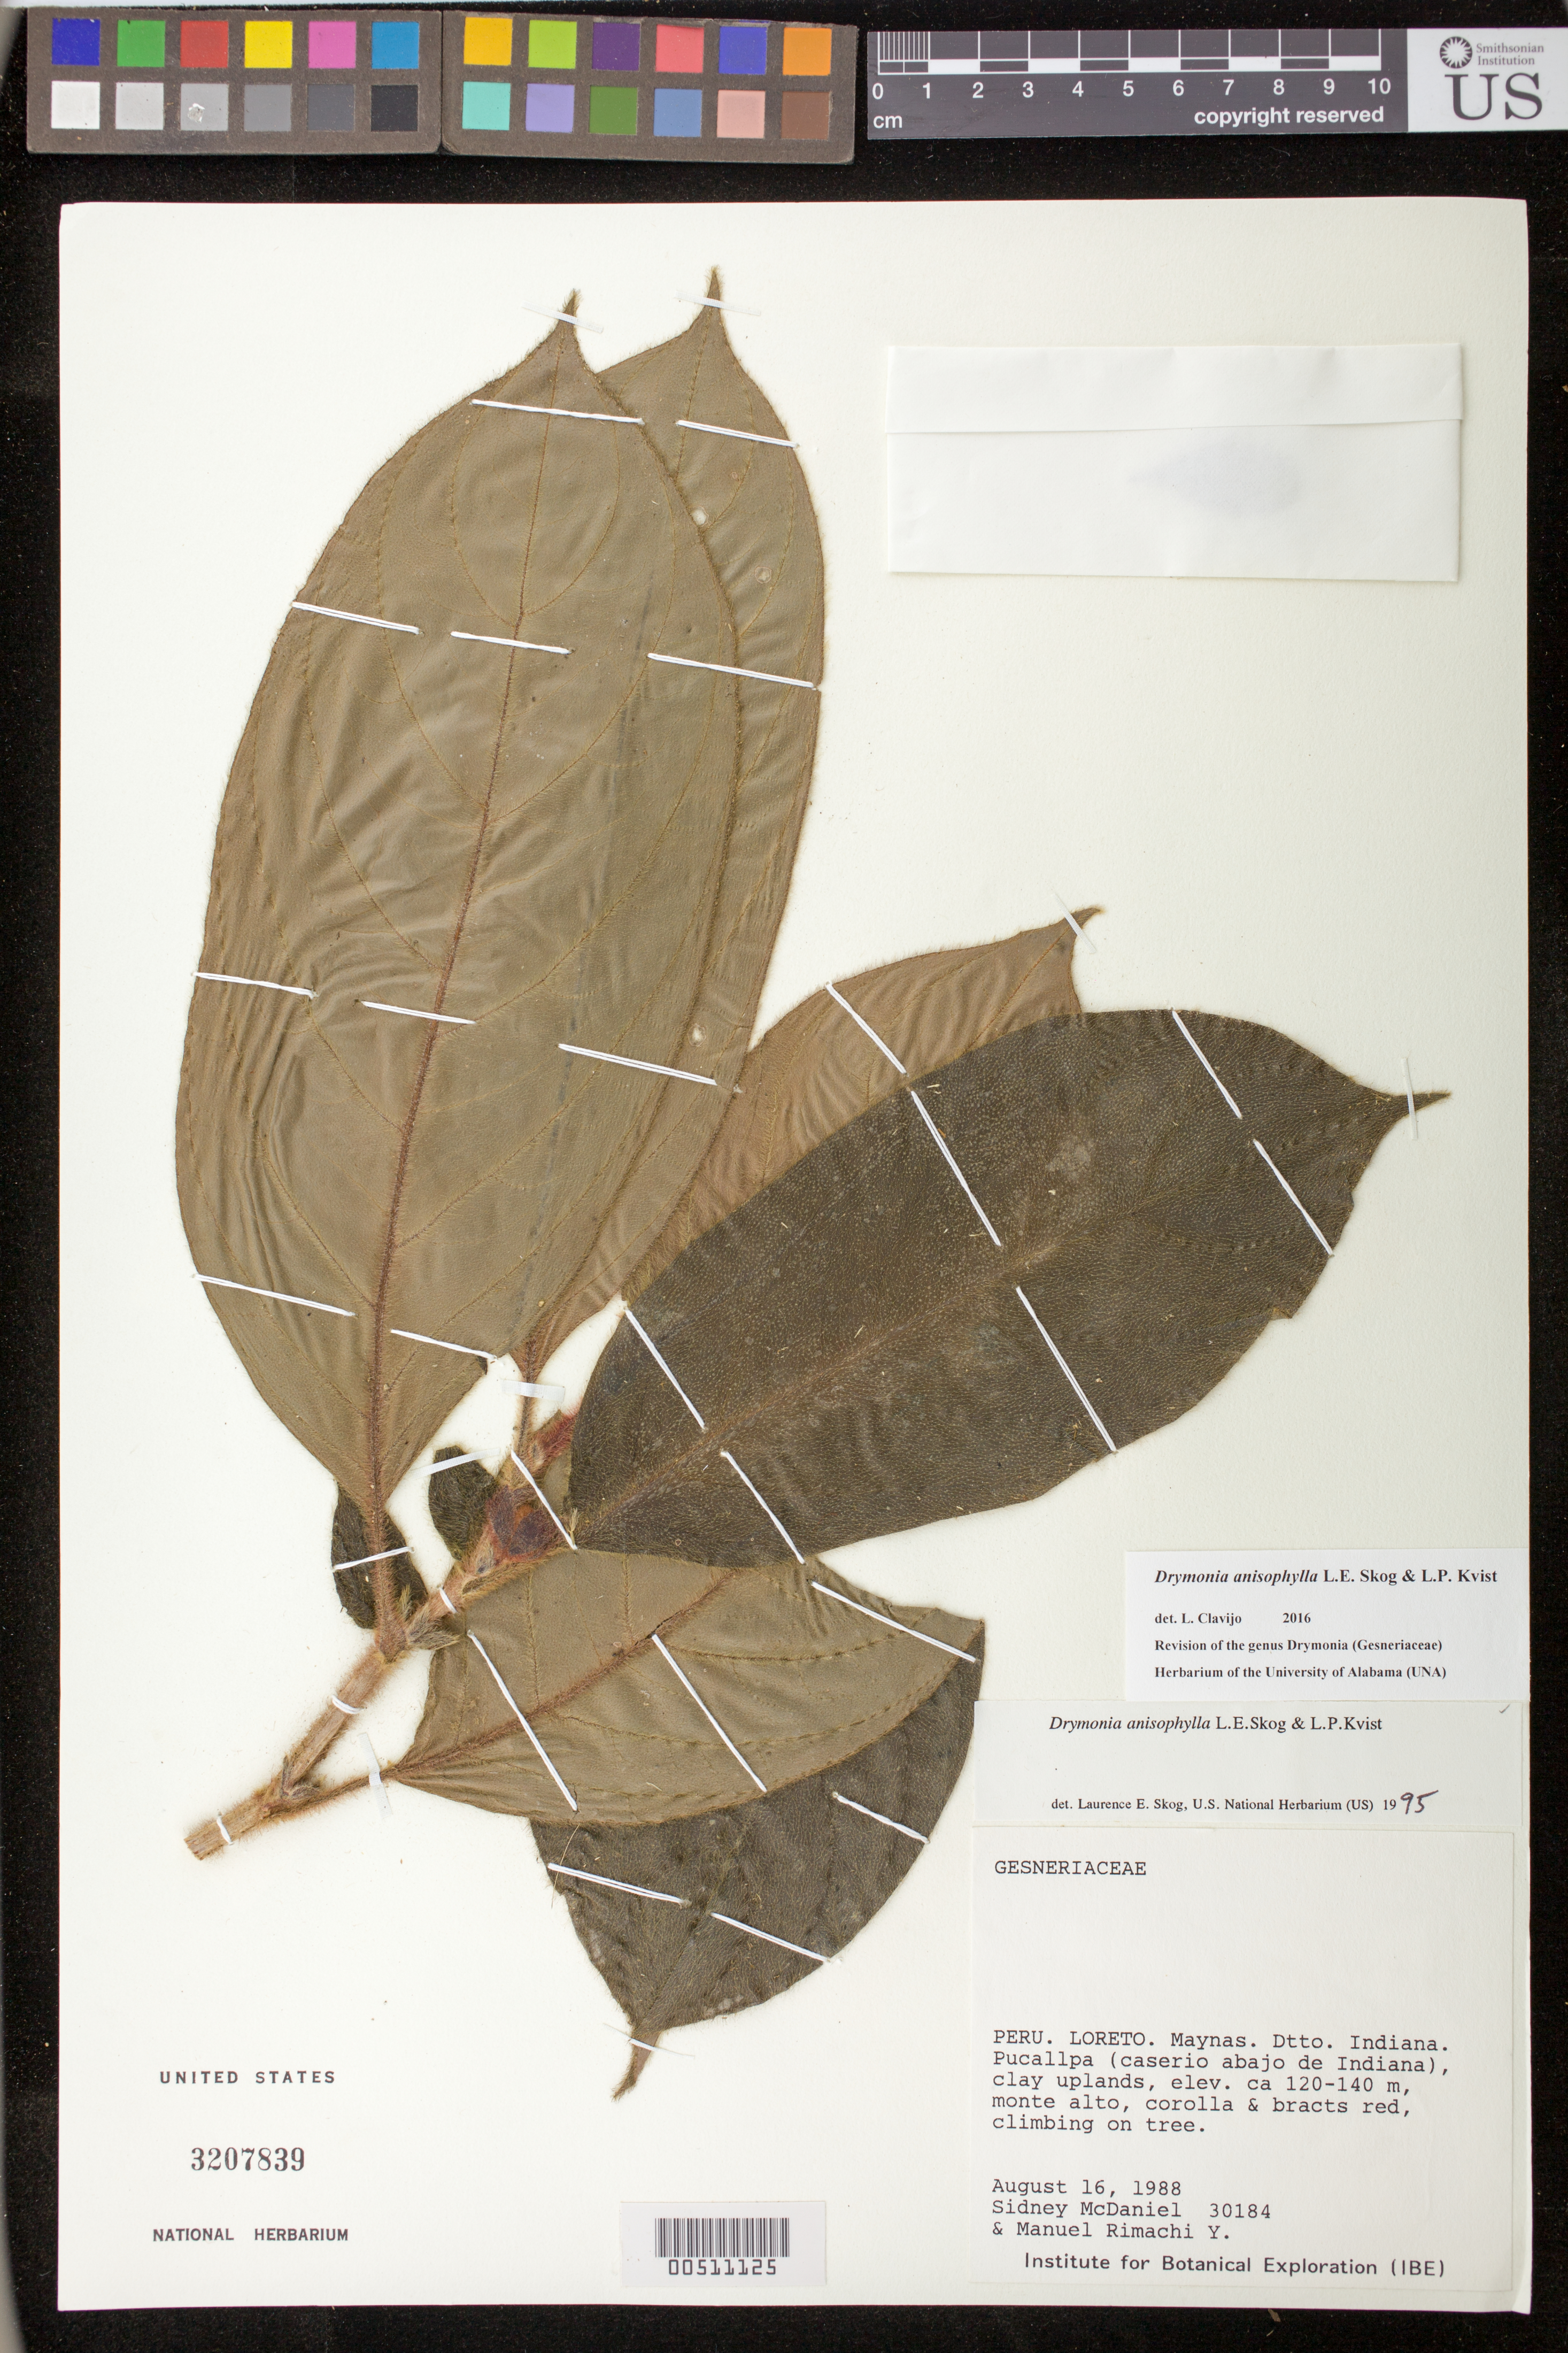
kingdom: Plantae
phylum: Tracheophyta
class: Magnoliopsida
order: Lamiales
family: Gesneriaceae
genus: Drymonia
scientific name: Drymonia anisophylla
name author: L.E. Skog & L.P. Kvist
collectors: S. McDaniel & M. Rimachi Y.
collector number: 30184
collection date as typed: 16 Aug 1988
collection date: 1988-08-16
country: Peru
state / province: Loreto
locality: Maynas, Dtto. Indiana, Pacallpa (caserio abajo de Indiana)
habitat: Clay uplands, monte alto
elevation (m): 120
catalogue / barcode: US 3207839